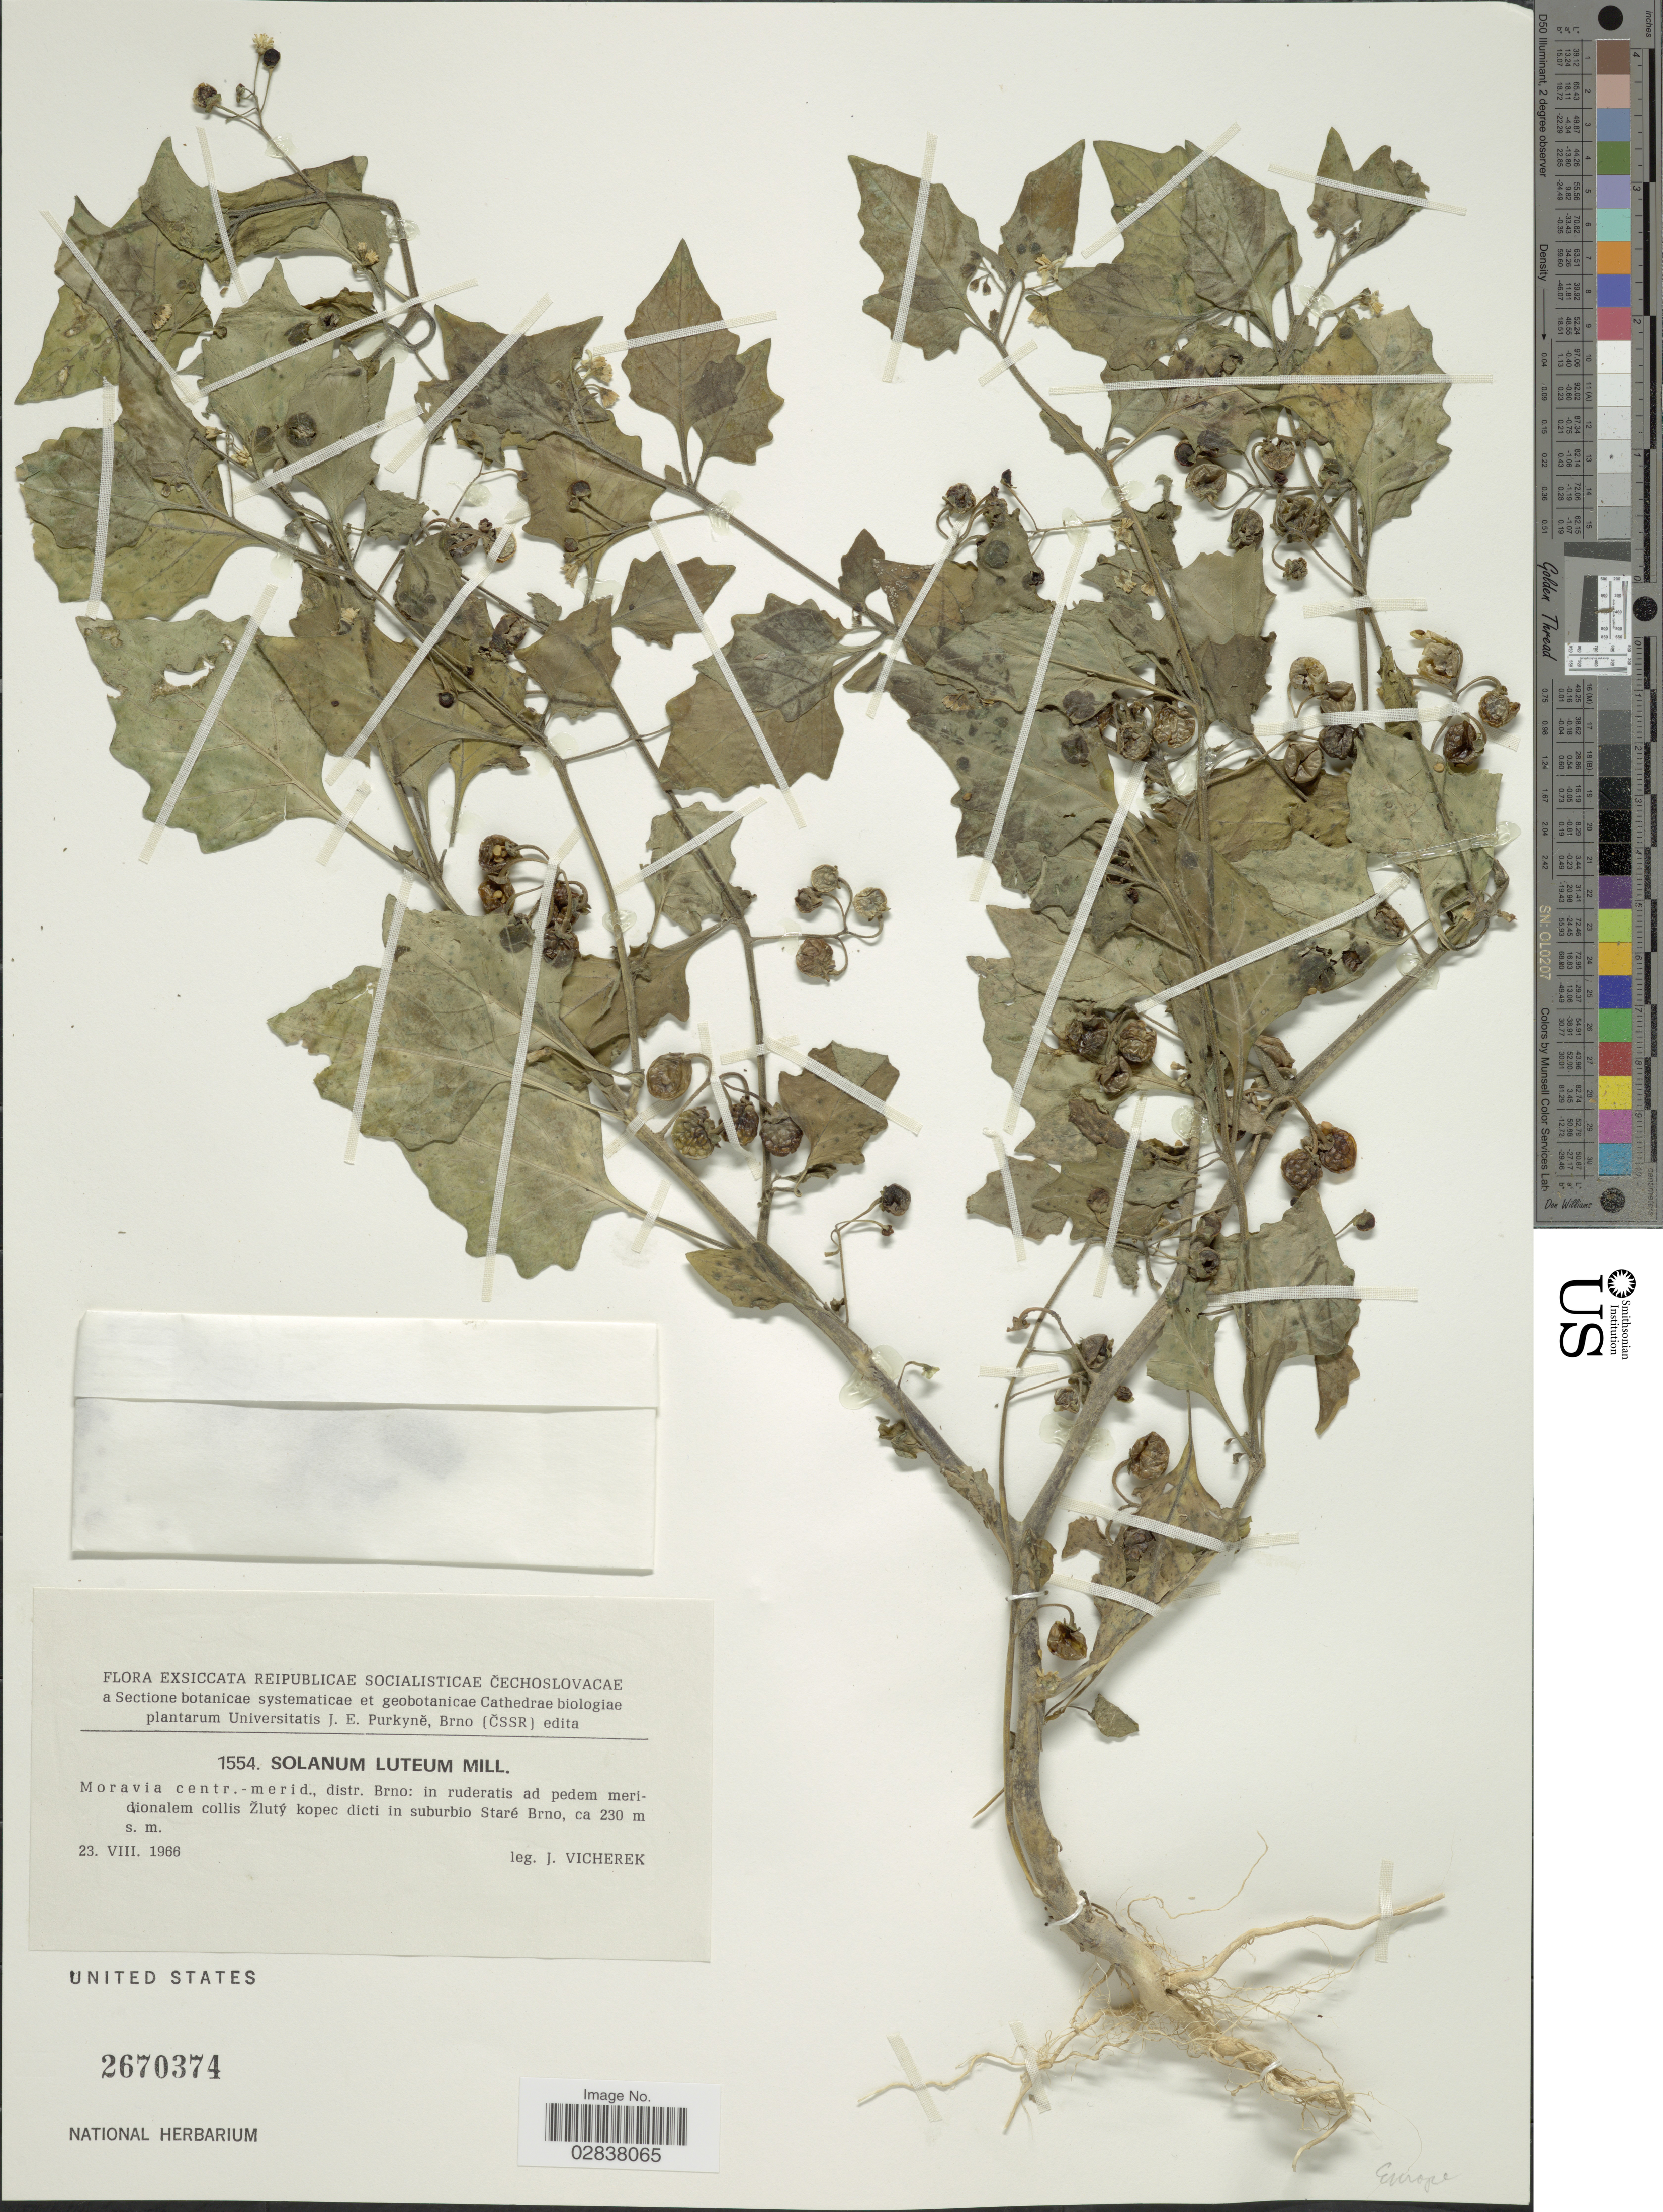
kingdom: Plantae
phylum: Tracheophyta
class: Magnoliopsida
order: Solanales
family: Solanaceae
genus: Solanum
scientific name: Solanum luteum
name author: Mill.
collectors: Vicherek, J.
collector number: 1554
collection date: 1966-08-23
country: Czechia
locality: Moravia centr. merid., distr. Brno: in ruderatis ad pedem meridionalem collis Zluty kopec dicti in suburdio Staré Brno.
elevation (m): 230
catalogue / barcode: US 2670374